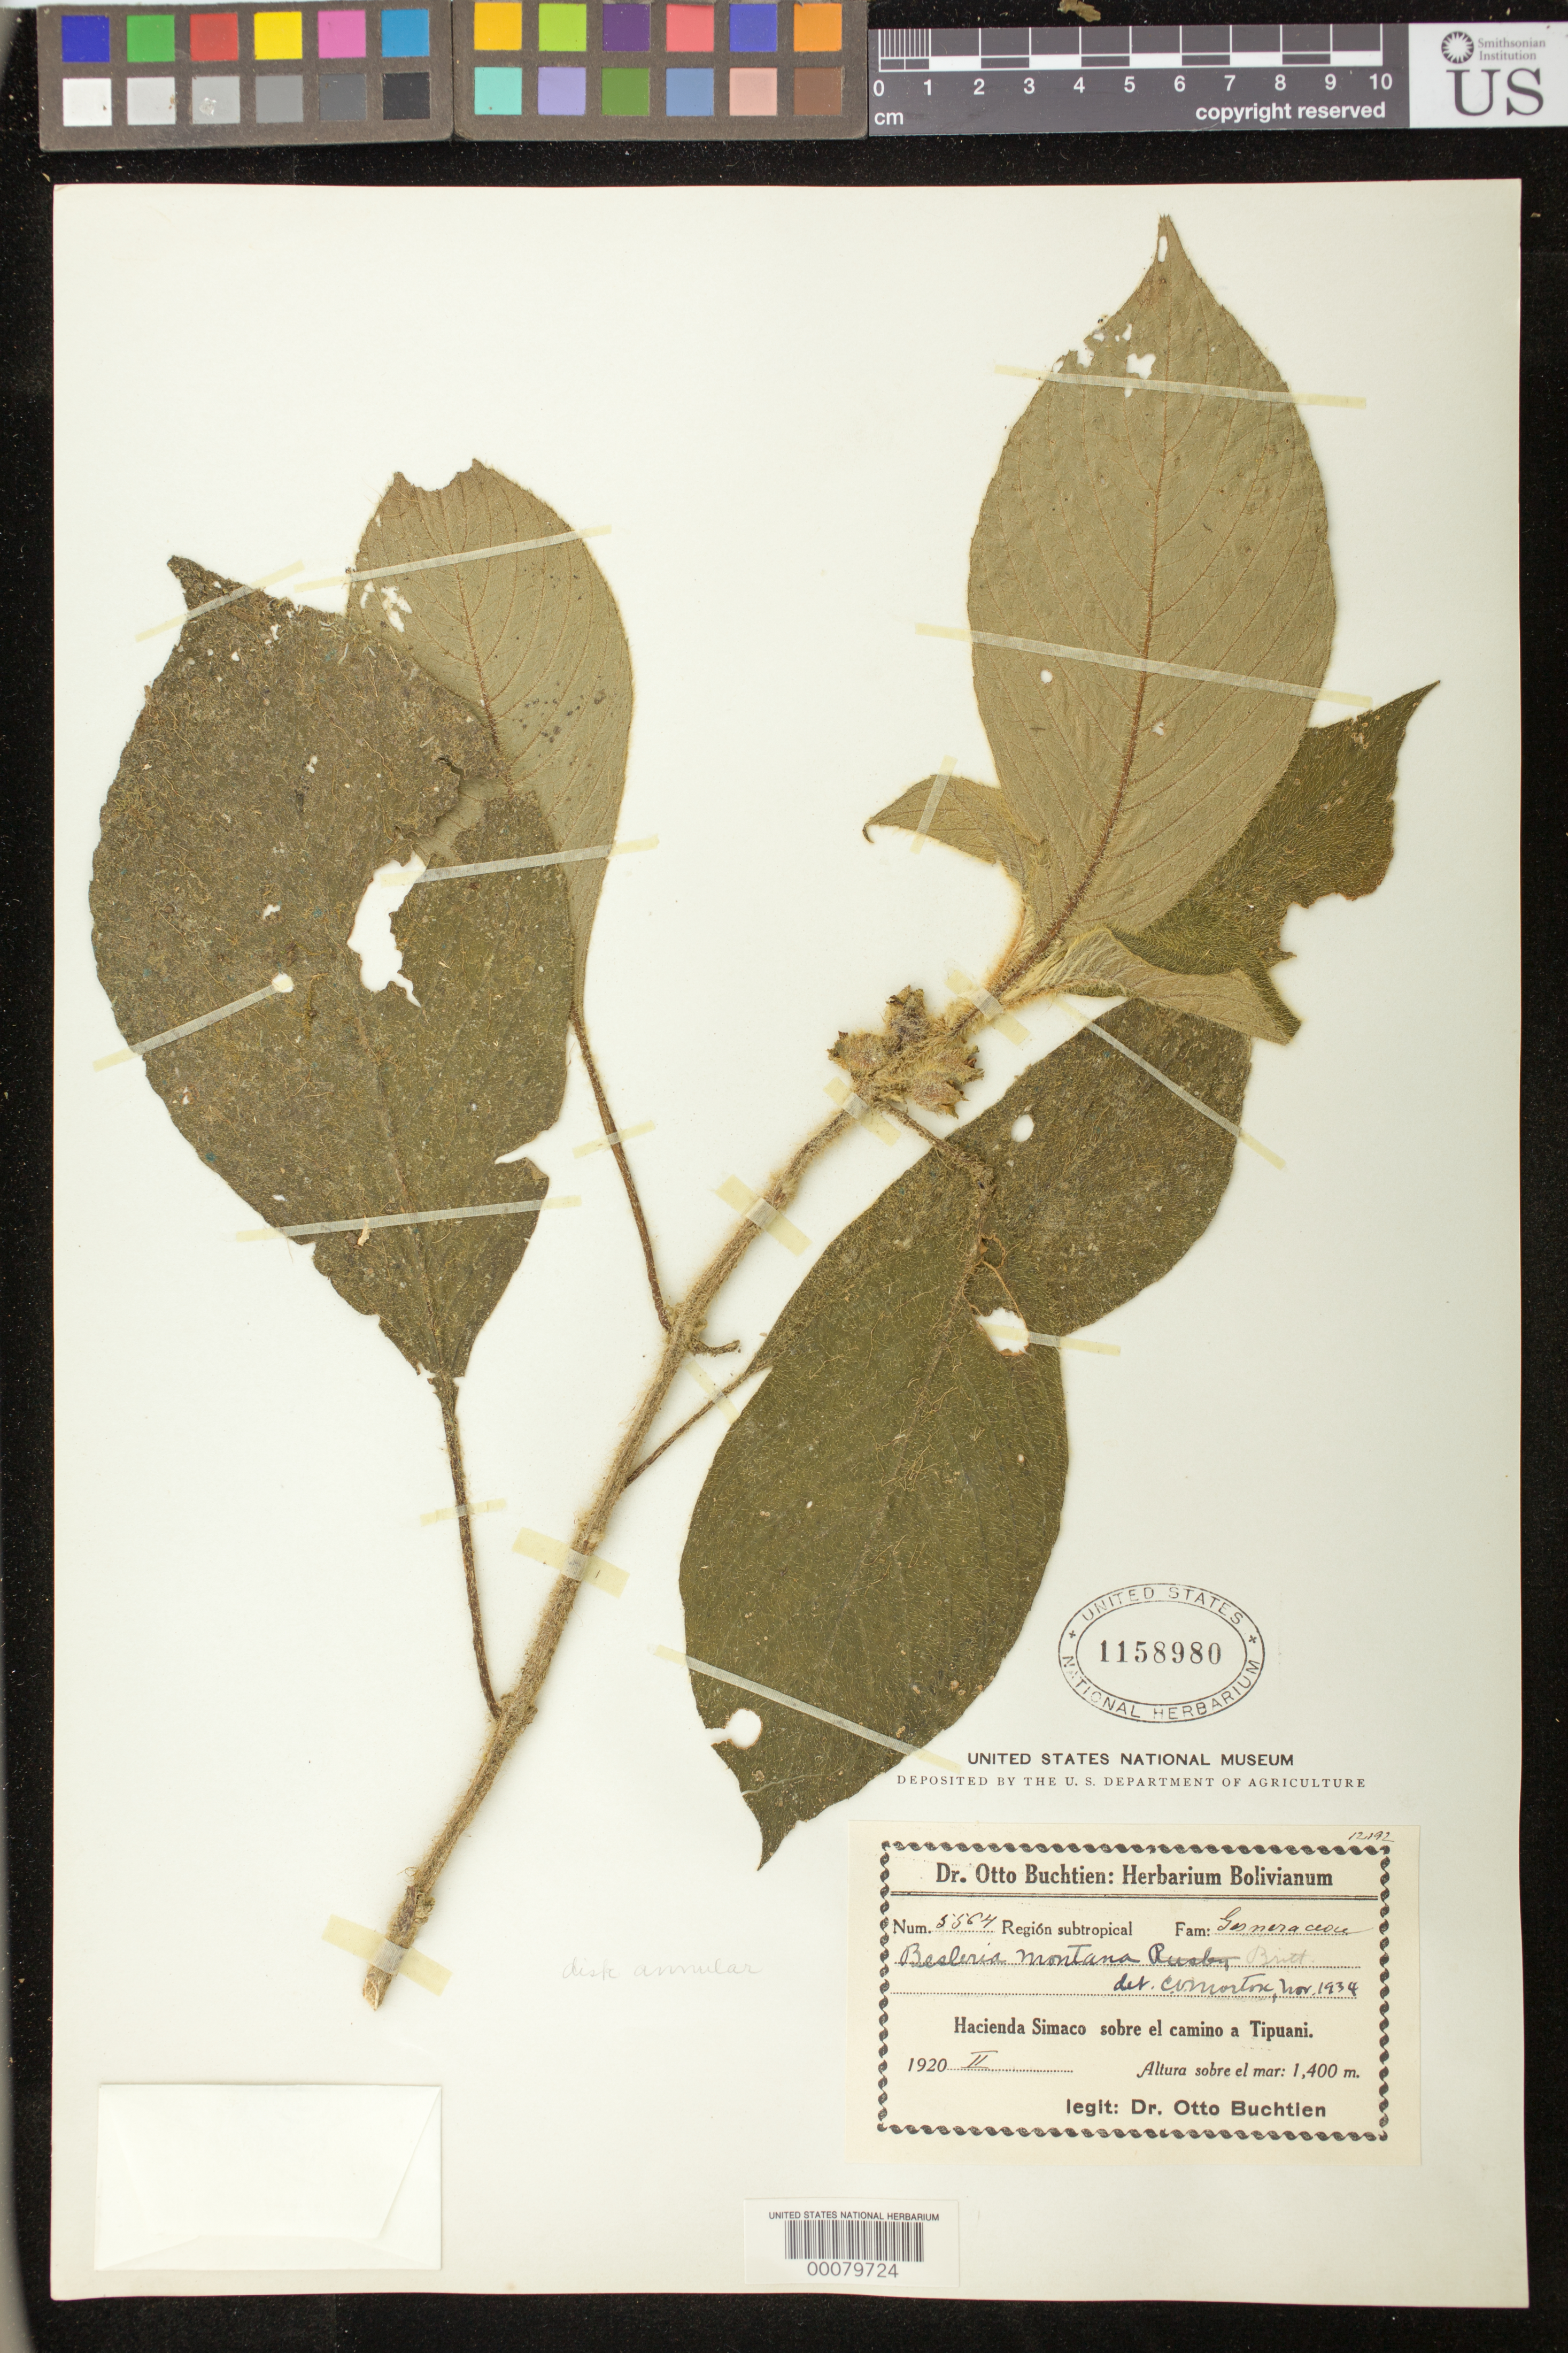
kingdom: Plantae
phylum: Tracheophyta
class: Magnoliopsida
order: Lamiales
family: Gesneriaceae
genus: Besleria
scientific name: Besleria montana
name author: Britton ex Rusby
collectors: O. Buchtien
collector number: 5564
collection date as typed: Feb 1920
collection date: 1920-02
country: Bolivia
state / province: La Paz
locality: Hacienda Simaco, above the road to Tipuani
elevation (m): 1400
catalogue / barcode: US 1158980